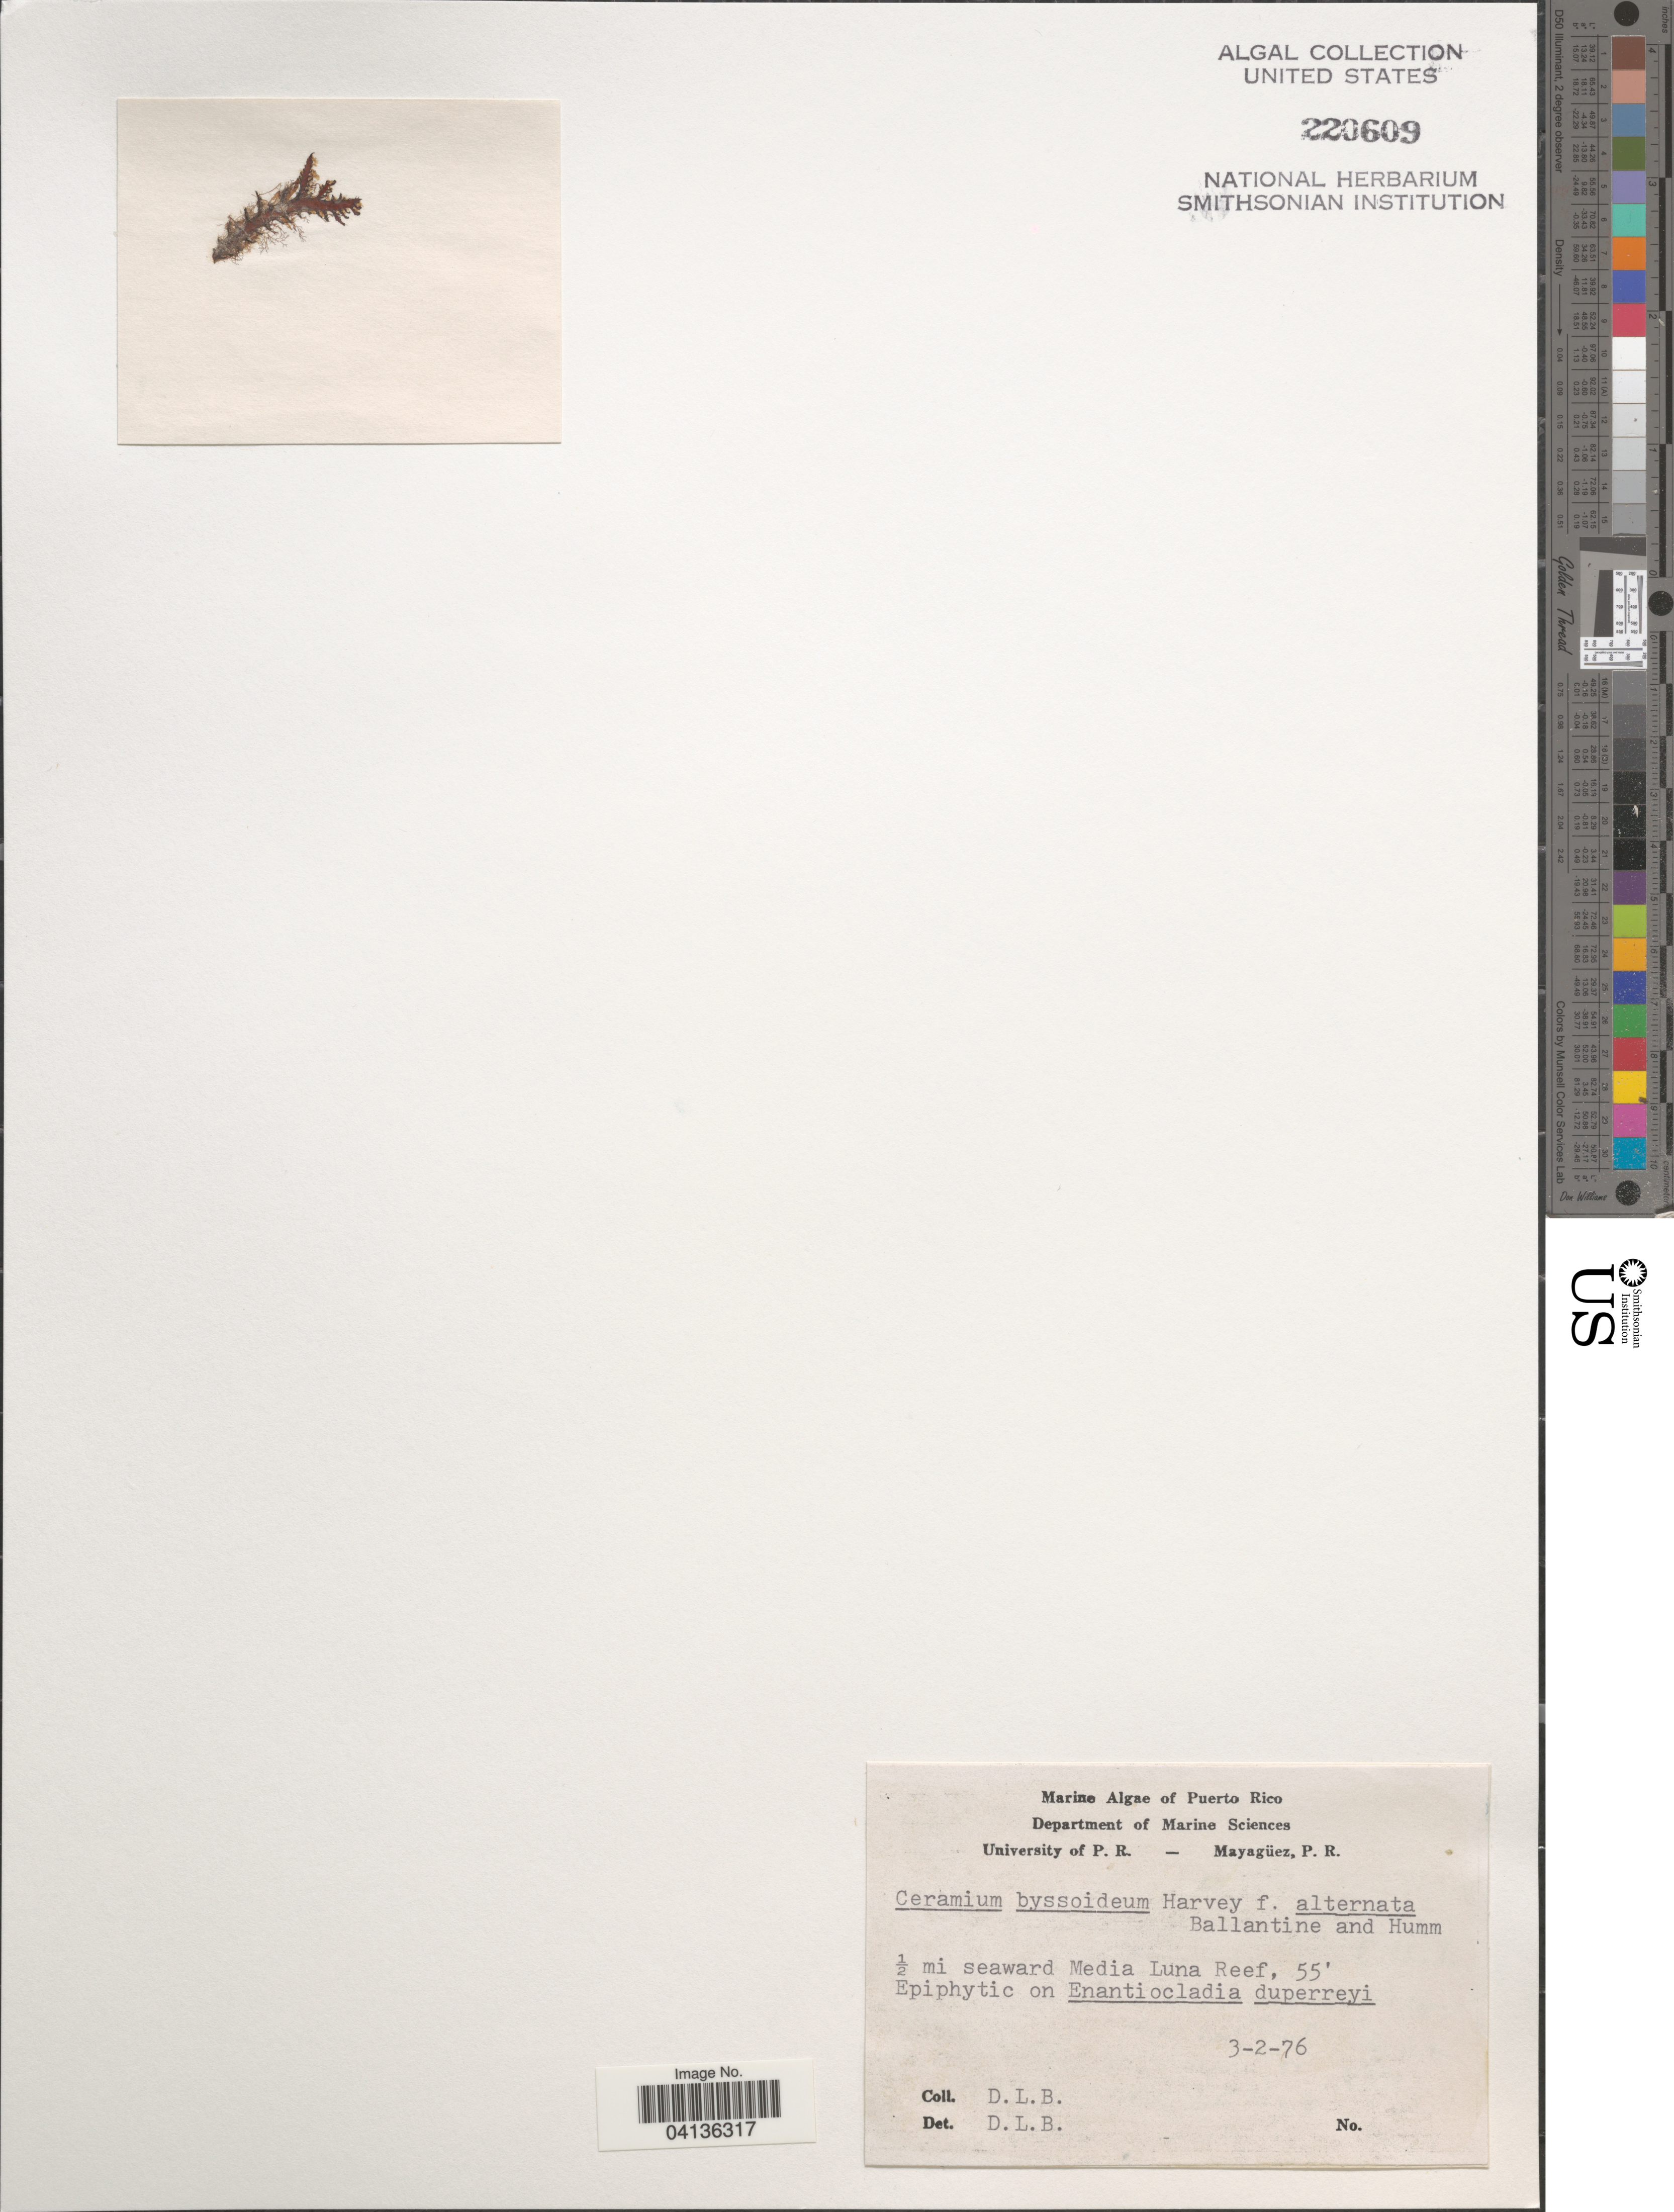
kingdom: Plantae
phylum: Rhodophyta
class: Florideophyceae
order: Ceramiales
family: Ceramiaceae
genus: Ceramium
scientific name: Ceramium byssoideum f. alternata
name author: D.L. Ballant. & Humm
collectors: D. L. B.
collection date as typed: Transcribed d/m/y: 3/2/76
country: Puerto Rico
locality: ½ mile seaward of Media Luna Reef.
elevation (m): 17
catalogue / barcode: US 220609